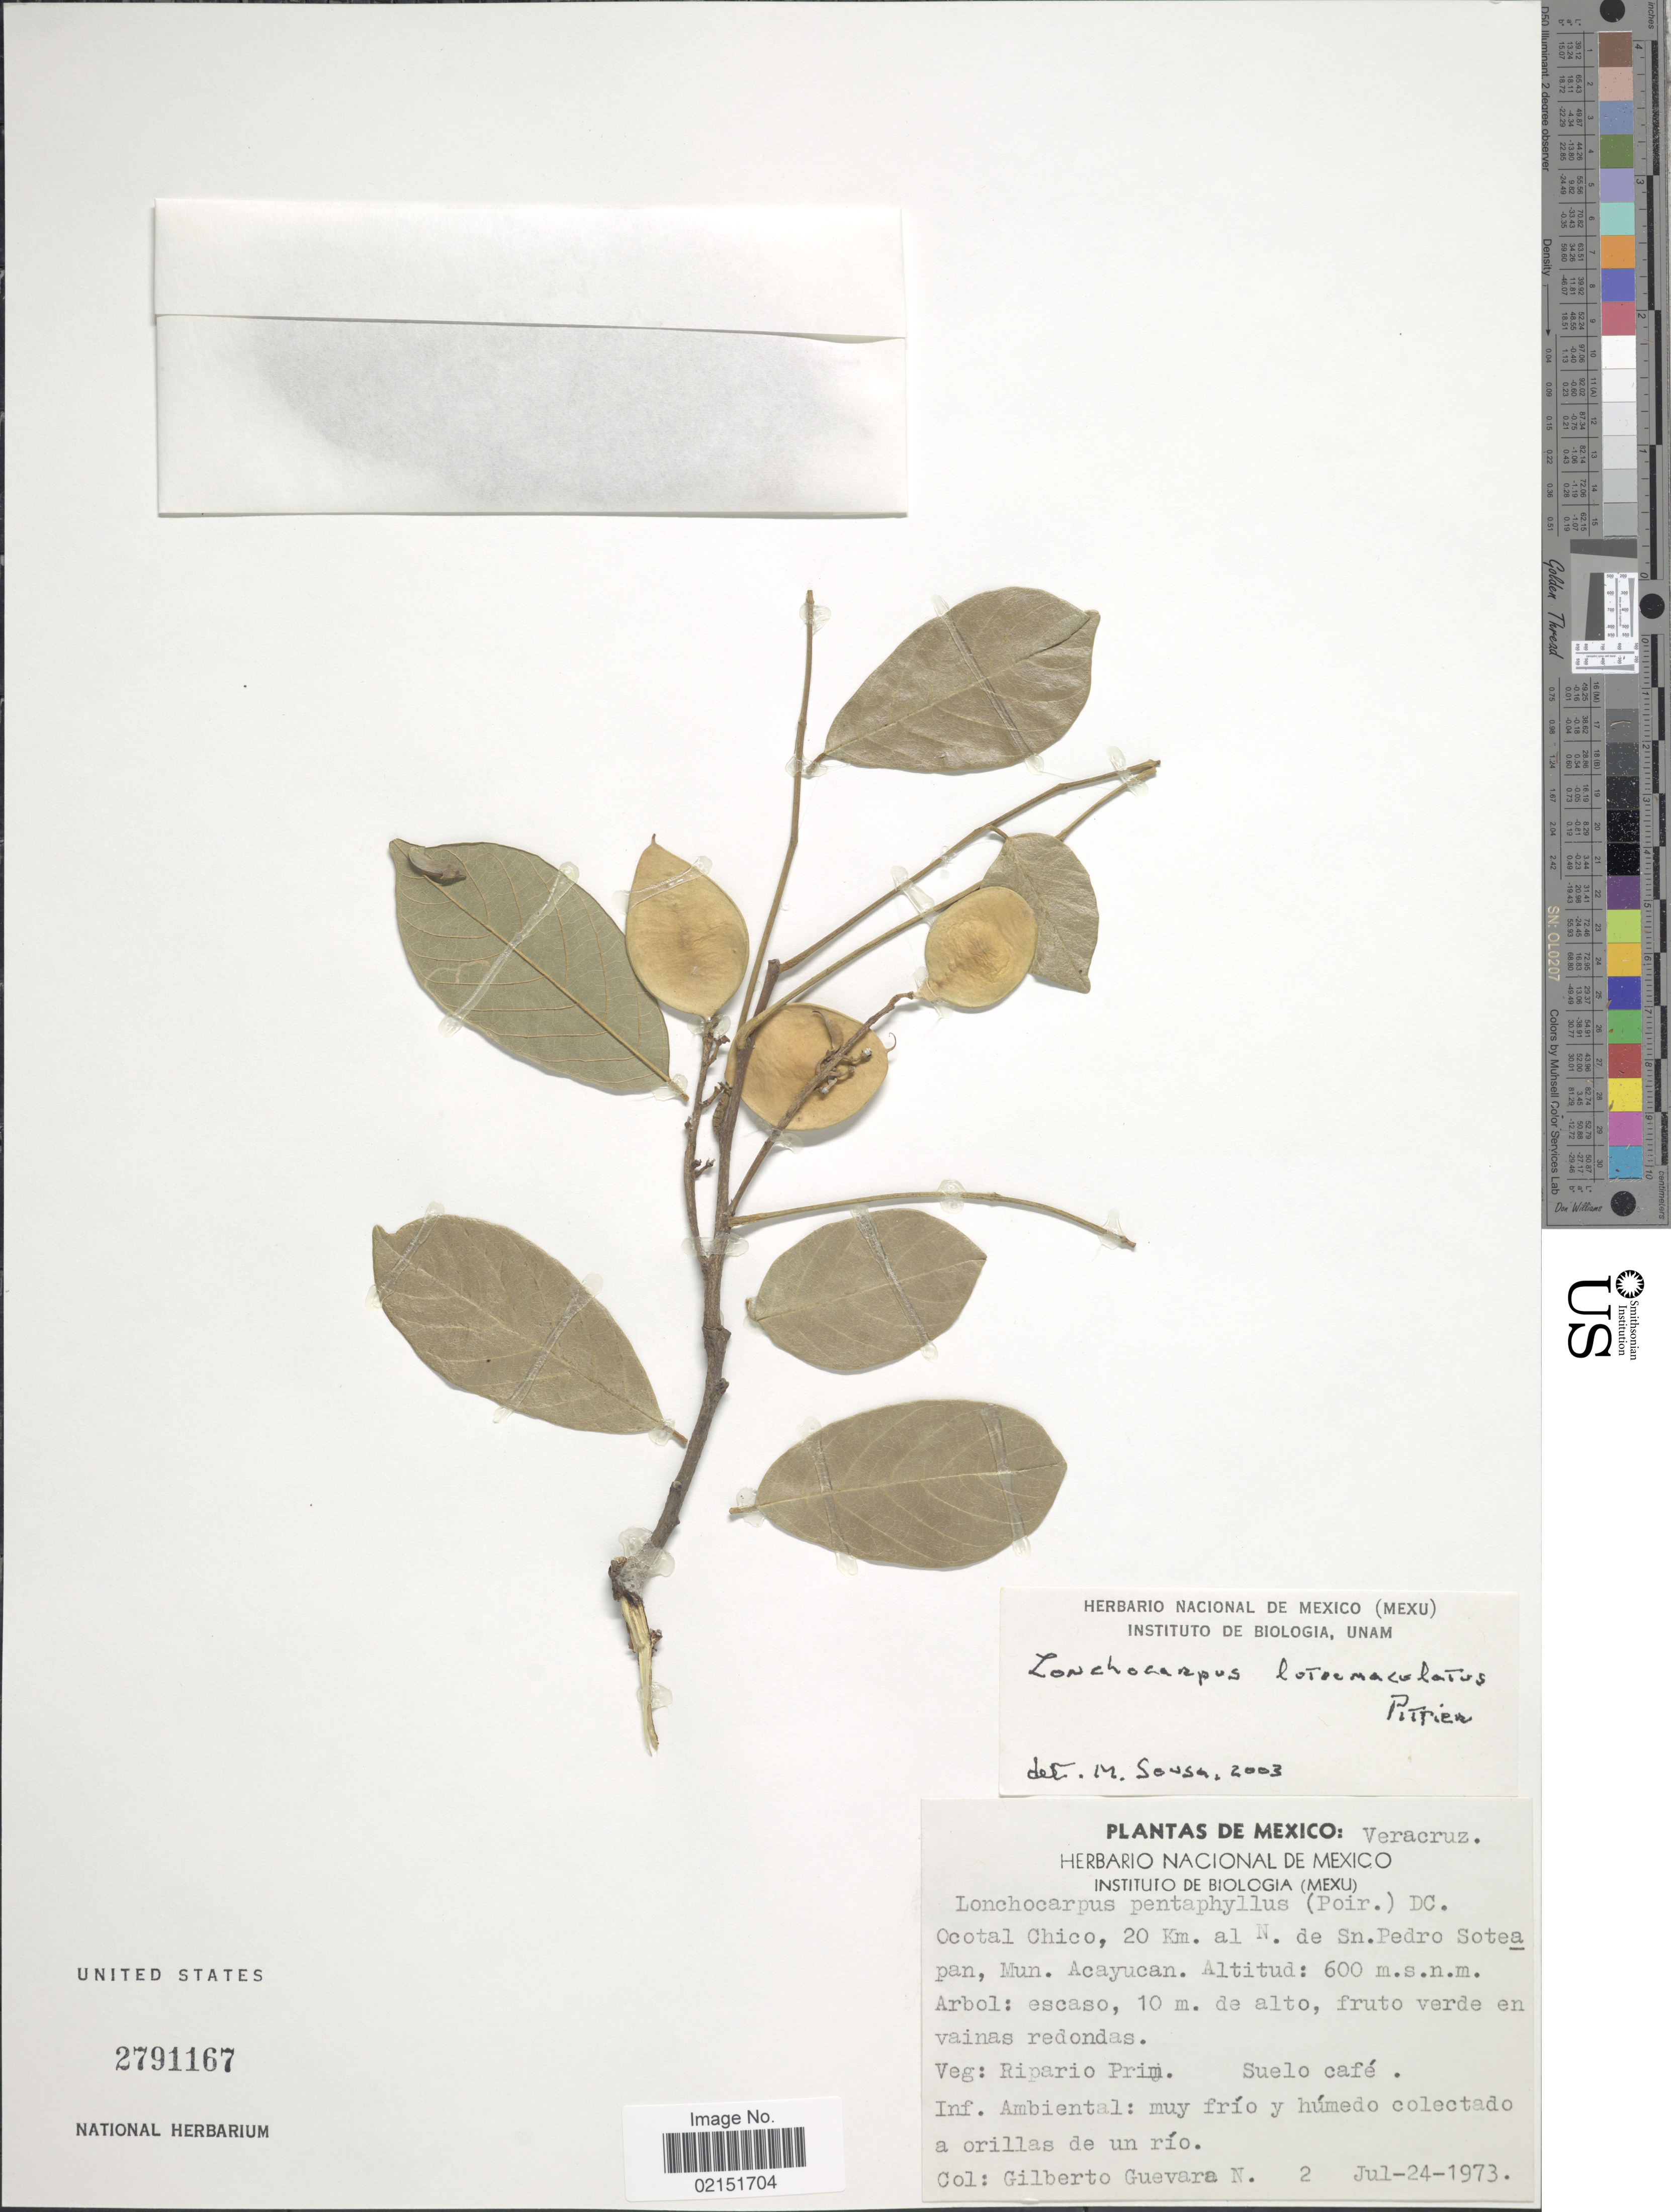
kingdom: Plantae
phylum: Tracheophyta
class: Magnoliopsida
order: Fabales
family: Fabaceae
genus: Lonchocarpus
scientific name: Lonchocarpus luteomaculatus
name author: Pittier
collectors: G. Guevara N.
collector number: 2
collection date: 1973-07-24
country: Mexico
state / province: Veracruz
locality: Veracruz, Ocotal Chico, 20 km. al N. de Sn. Pedro Soteapan, Mun. Acayucan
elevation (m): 600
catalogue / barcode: US 2791167